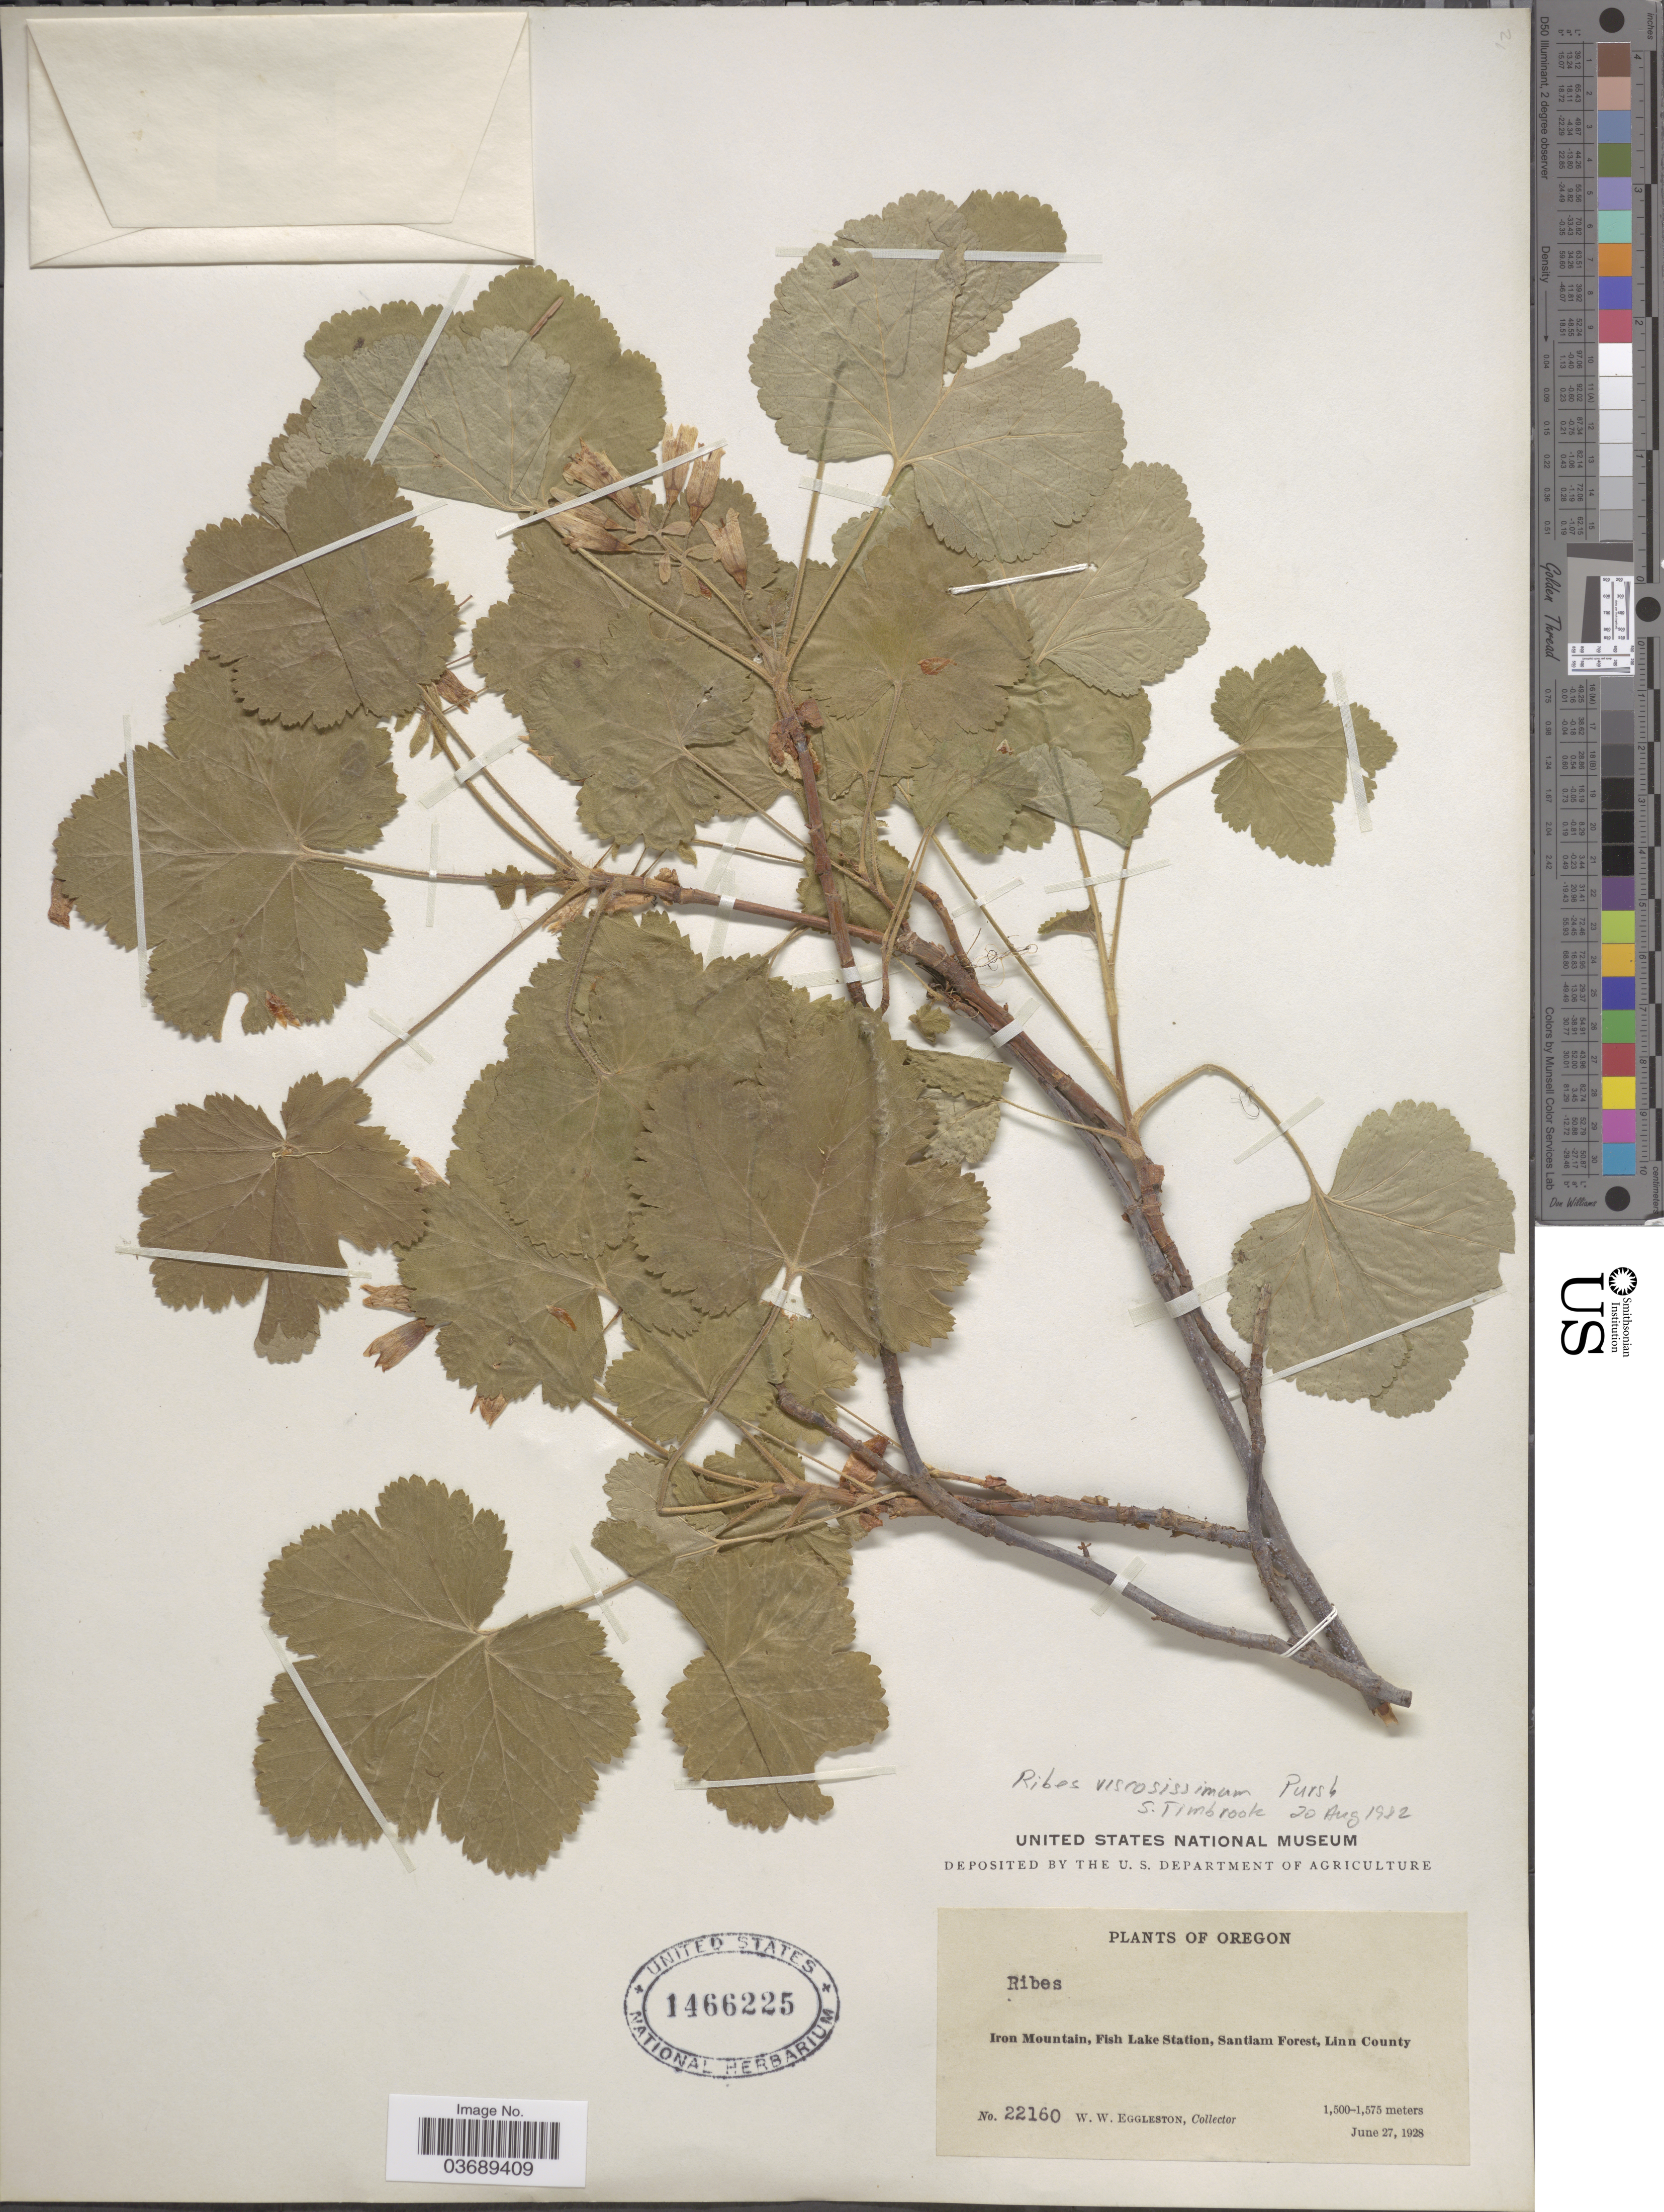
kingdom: Plantae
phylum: Tracheophyta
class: Magnoliopsida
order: Saxifragales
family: Grossulariaceae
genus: Ribes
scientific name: Ribes viscosissimum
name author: Pursh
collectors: W. W. Eggleston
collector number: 22160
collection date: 1928-06-27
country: United States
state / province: Oregon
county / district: Linn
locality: Iron Mountain, Fish Lake Station, Santiam Forest, Linn County.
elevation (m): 1500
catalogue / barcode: US 1466225